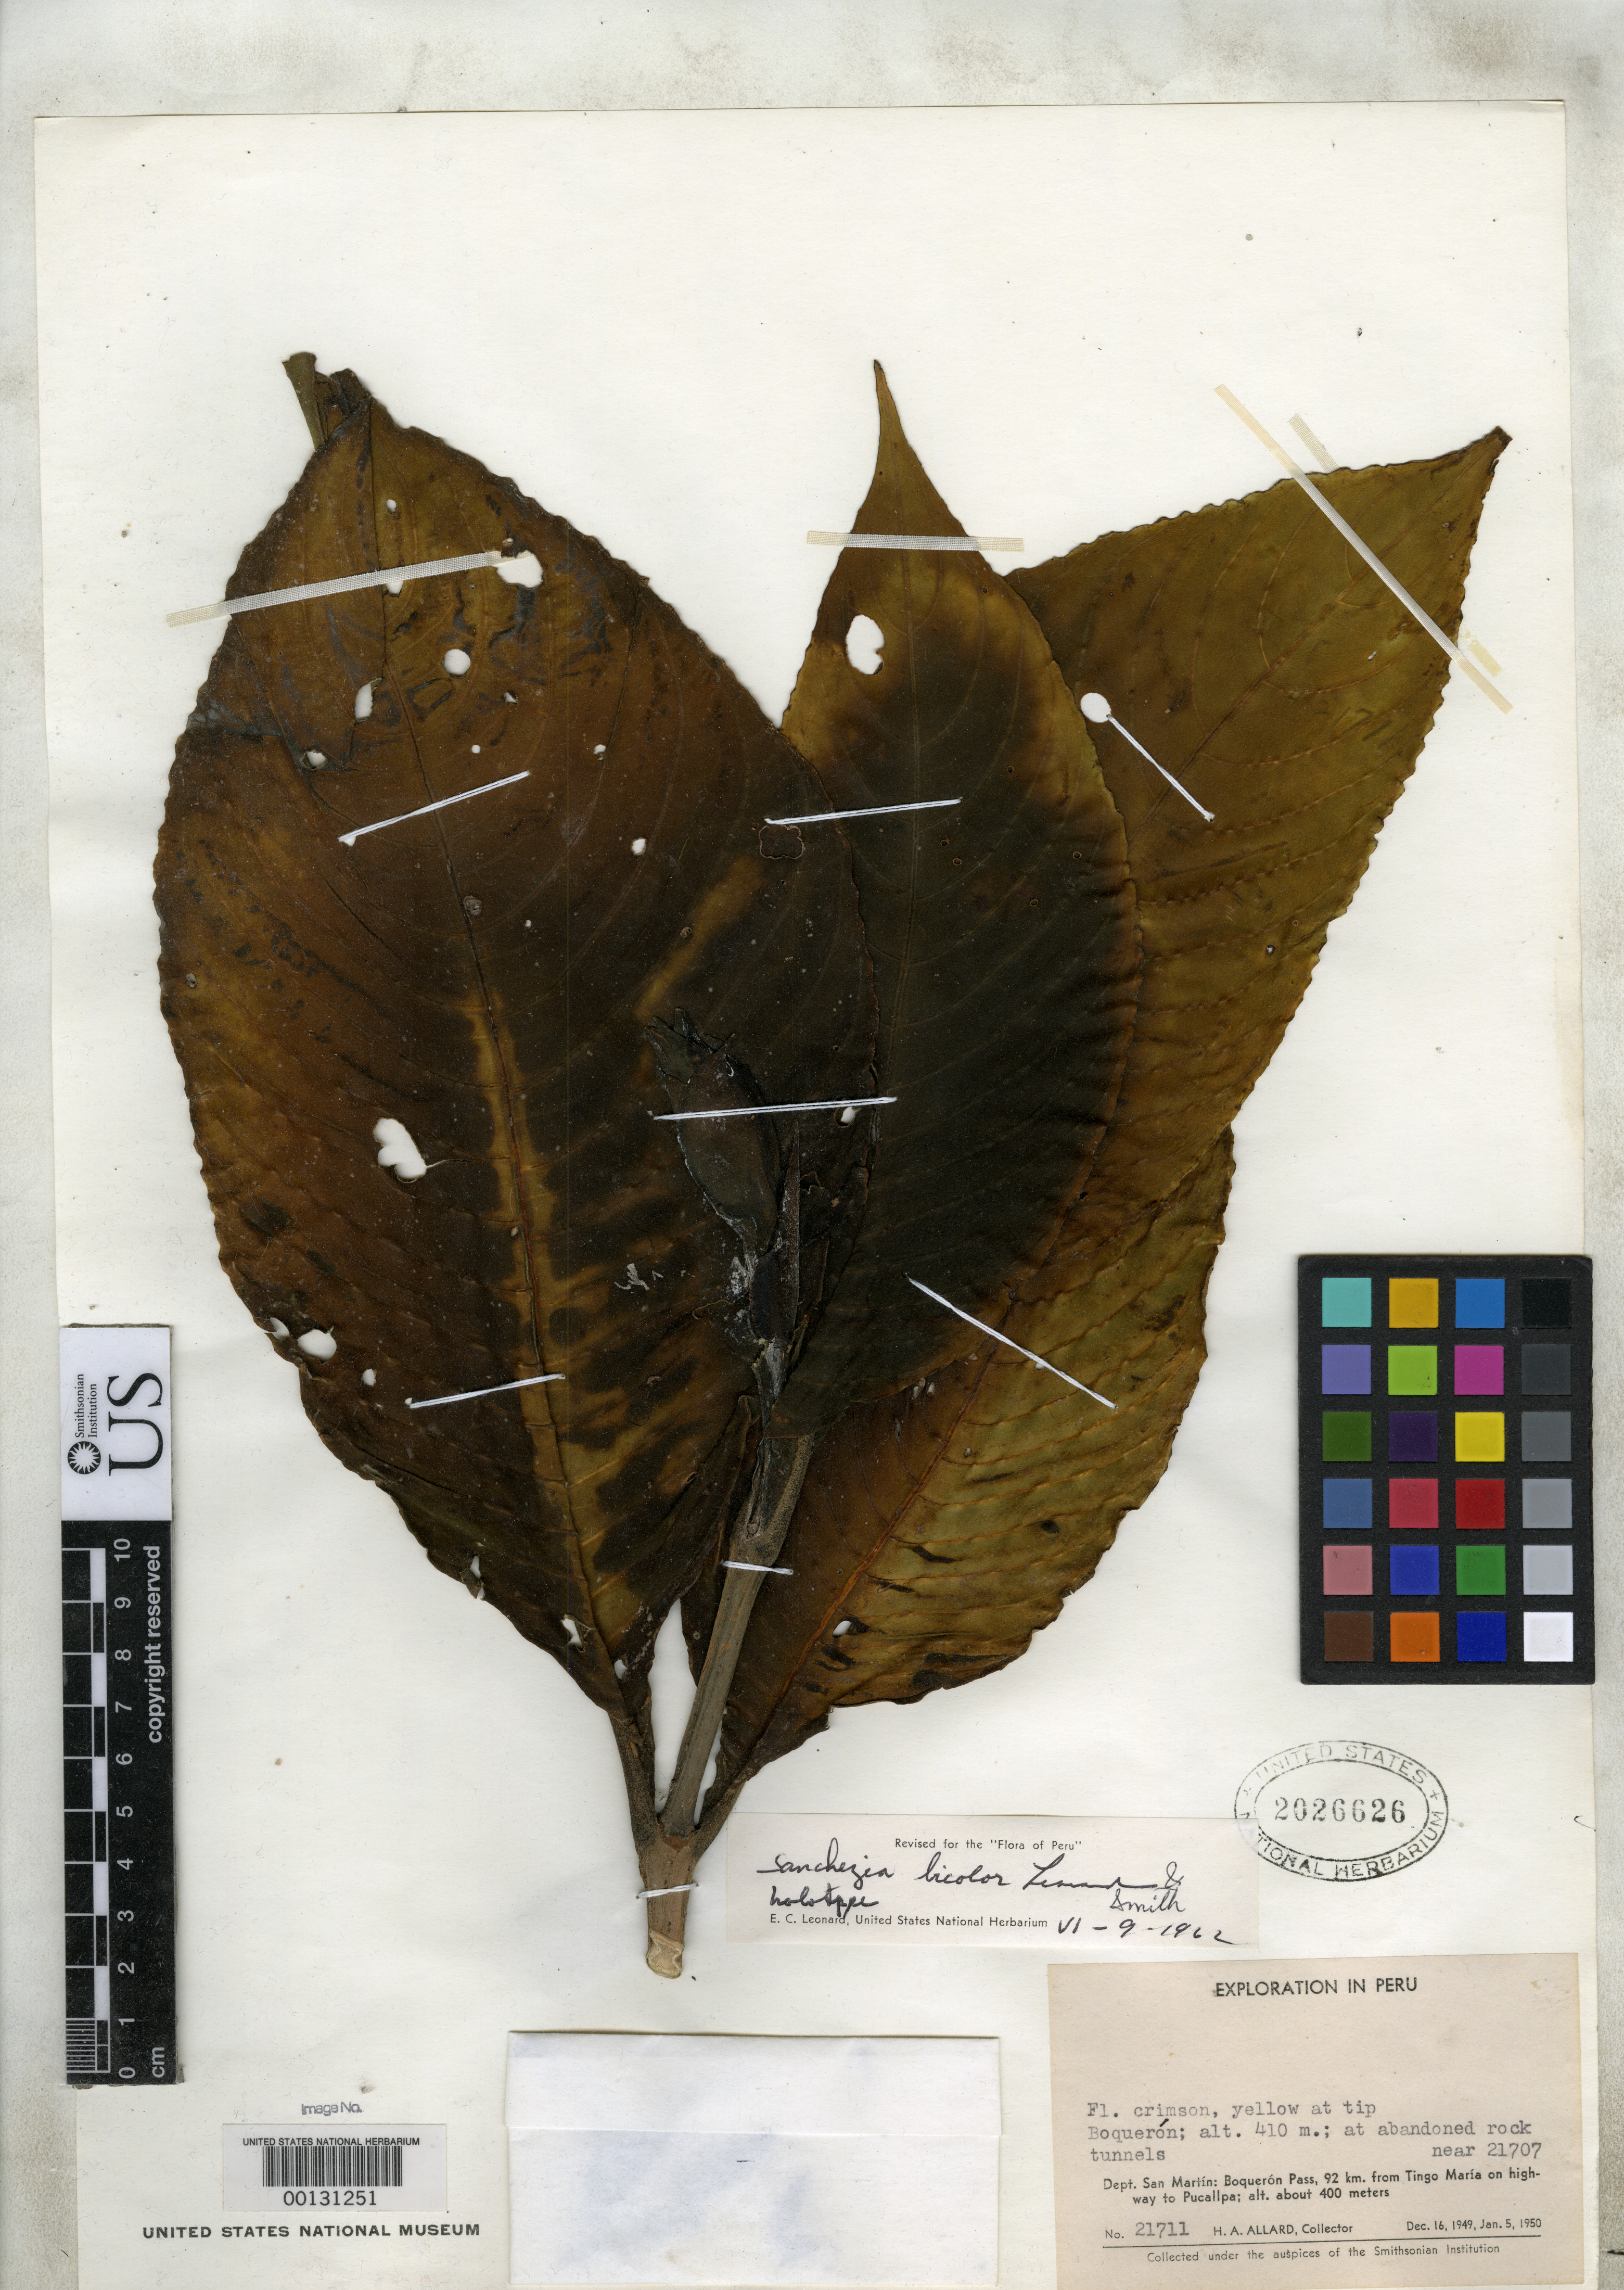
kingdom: Plantae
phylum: Tracheophyta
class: Magnoliopsida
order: Lamiales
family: Acanthaceae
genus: Sanchezia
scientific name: Sanchezia bicolor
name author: Leonard & L.B. Sm.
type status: Holotype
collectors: H. A. Allard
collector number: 21711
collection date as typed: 16 Dec 1949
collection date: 1949-12-16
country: Peru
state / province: San Martín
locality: Boqueron Pass, between Tingo Maria and Pucallpa.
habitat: at abandoned rock tunnels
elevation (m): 410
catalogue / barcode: US 2026626